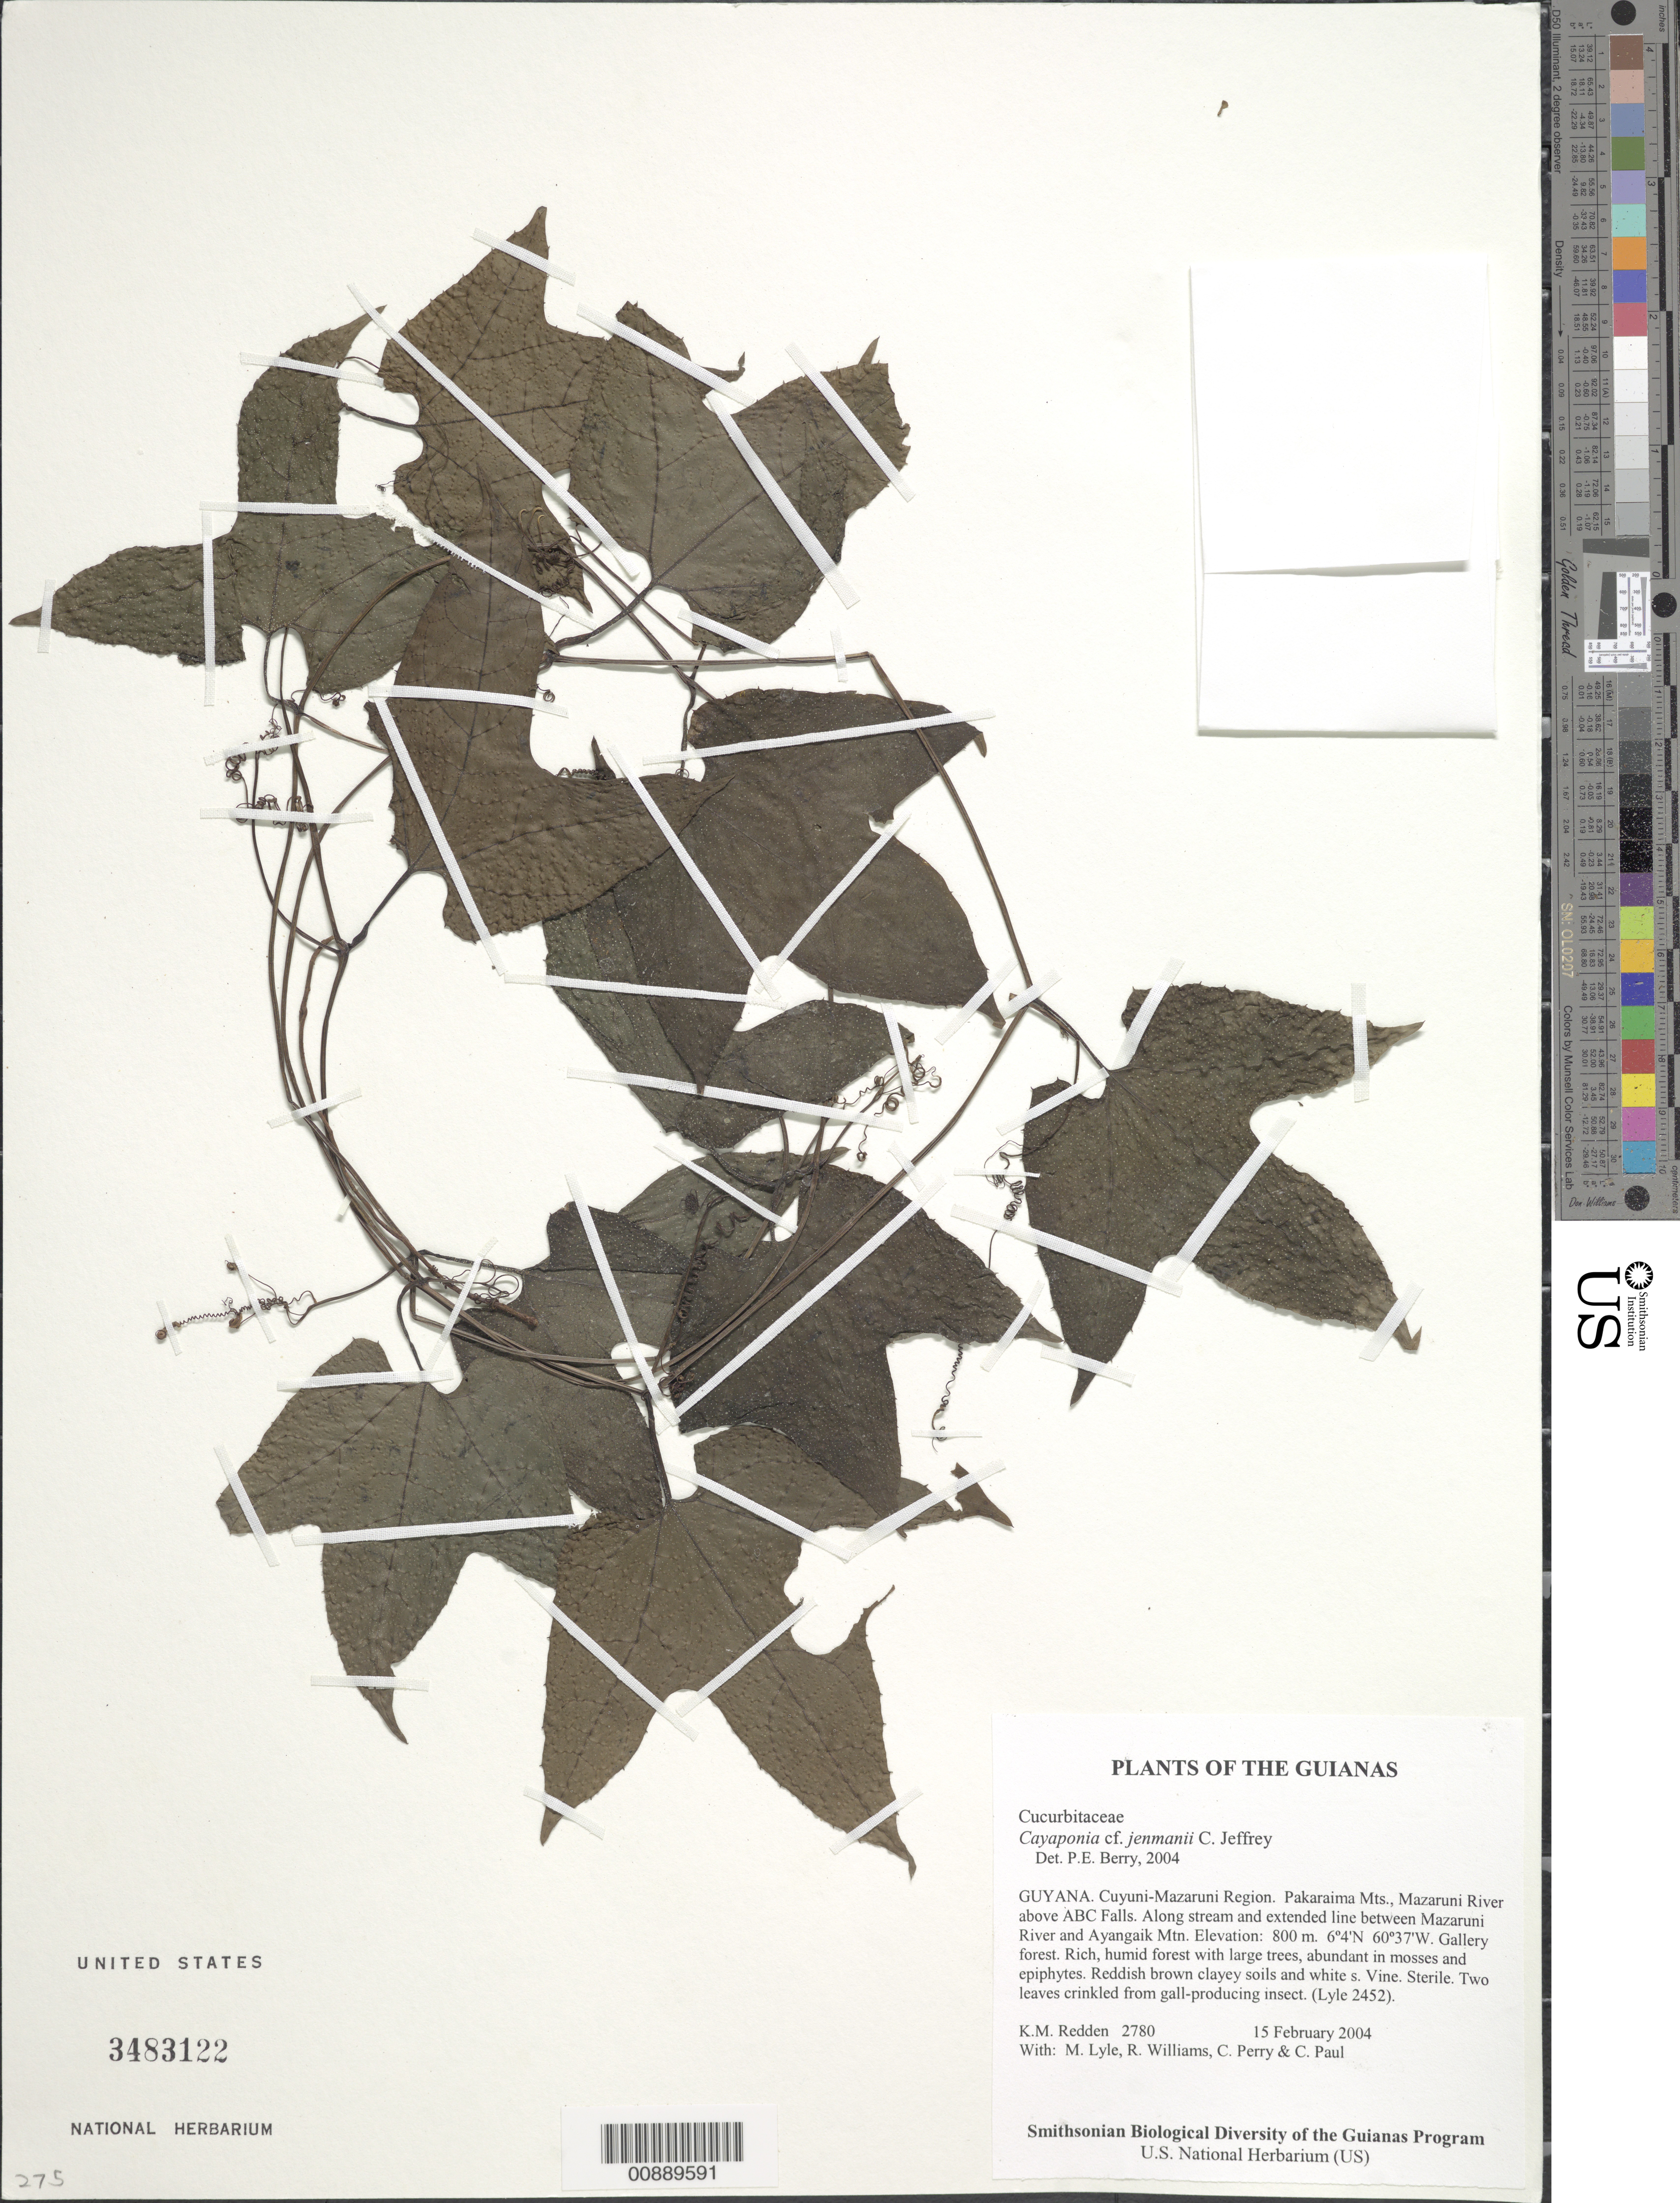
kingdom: Plantae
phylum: Tracheophyta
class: Magnoliopsida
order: Cucurbitales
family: Cucurbitaceae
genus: Cayaponia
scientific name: Cayaponia peruviana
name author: (Poepp. & Endl.) Cogn.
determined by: Nee, Michael H.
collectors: K. M. Redden, M. Lyle, R. Williams, C. Perry & C. Paul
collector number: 2780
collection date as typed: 15 February 2004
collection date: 2004-02-15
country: Guyana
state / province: Cuyuni-Mazaruni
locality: Pakaraima Mts., Mazaruni River above ABC Falls. Along stream and extended line between Mazaruni River and Ayangaik Mtn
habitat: Gallery forest. Rich, humid forest with large trees, abundant in mosses, epiphytes. Reddish brown clayey soils and white sand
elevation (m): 800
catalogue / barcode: US 3483122